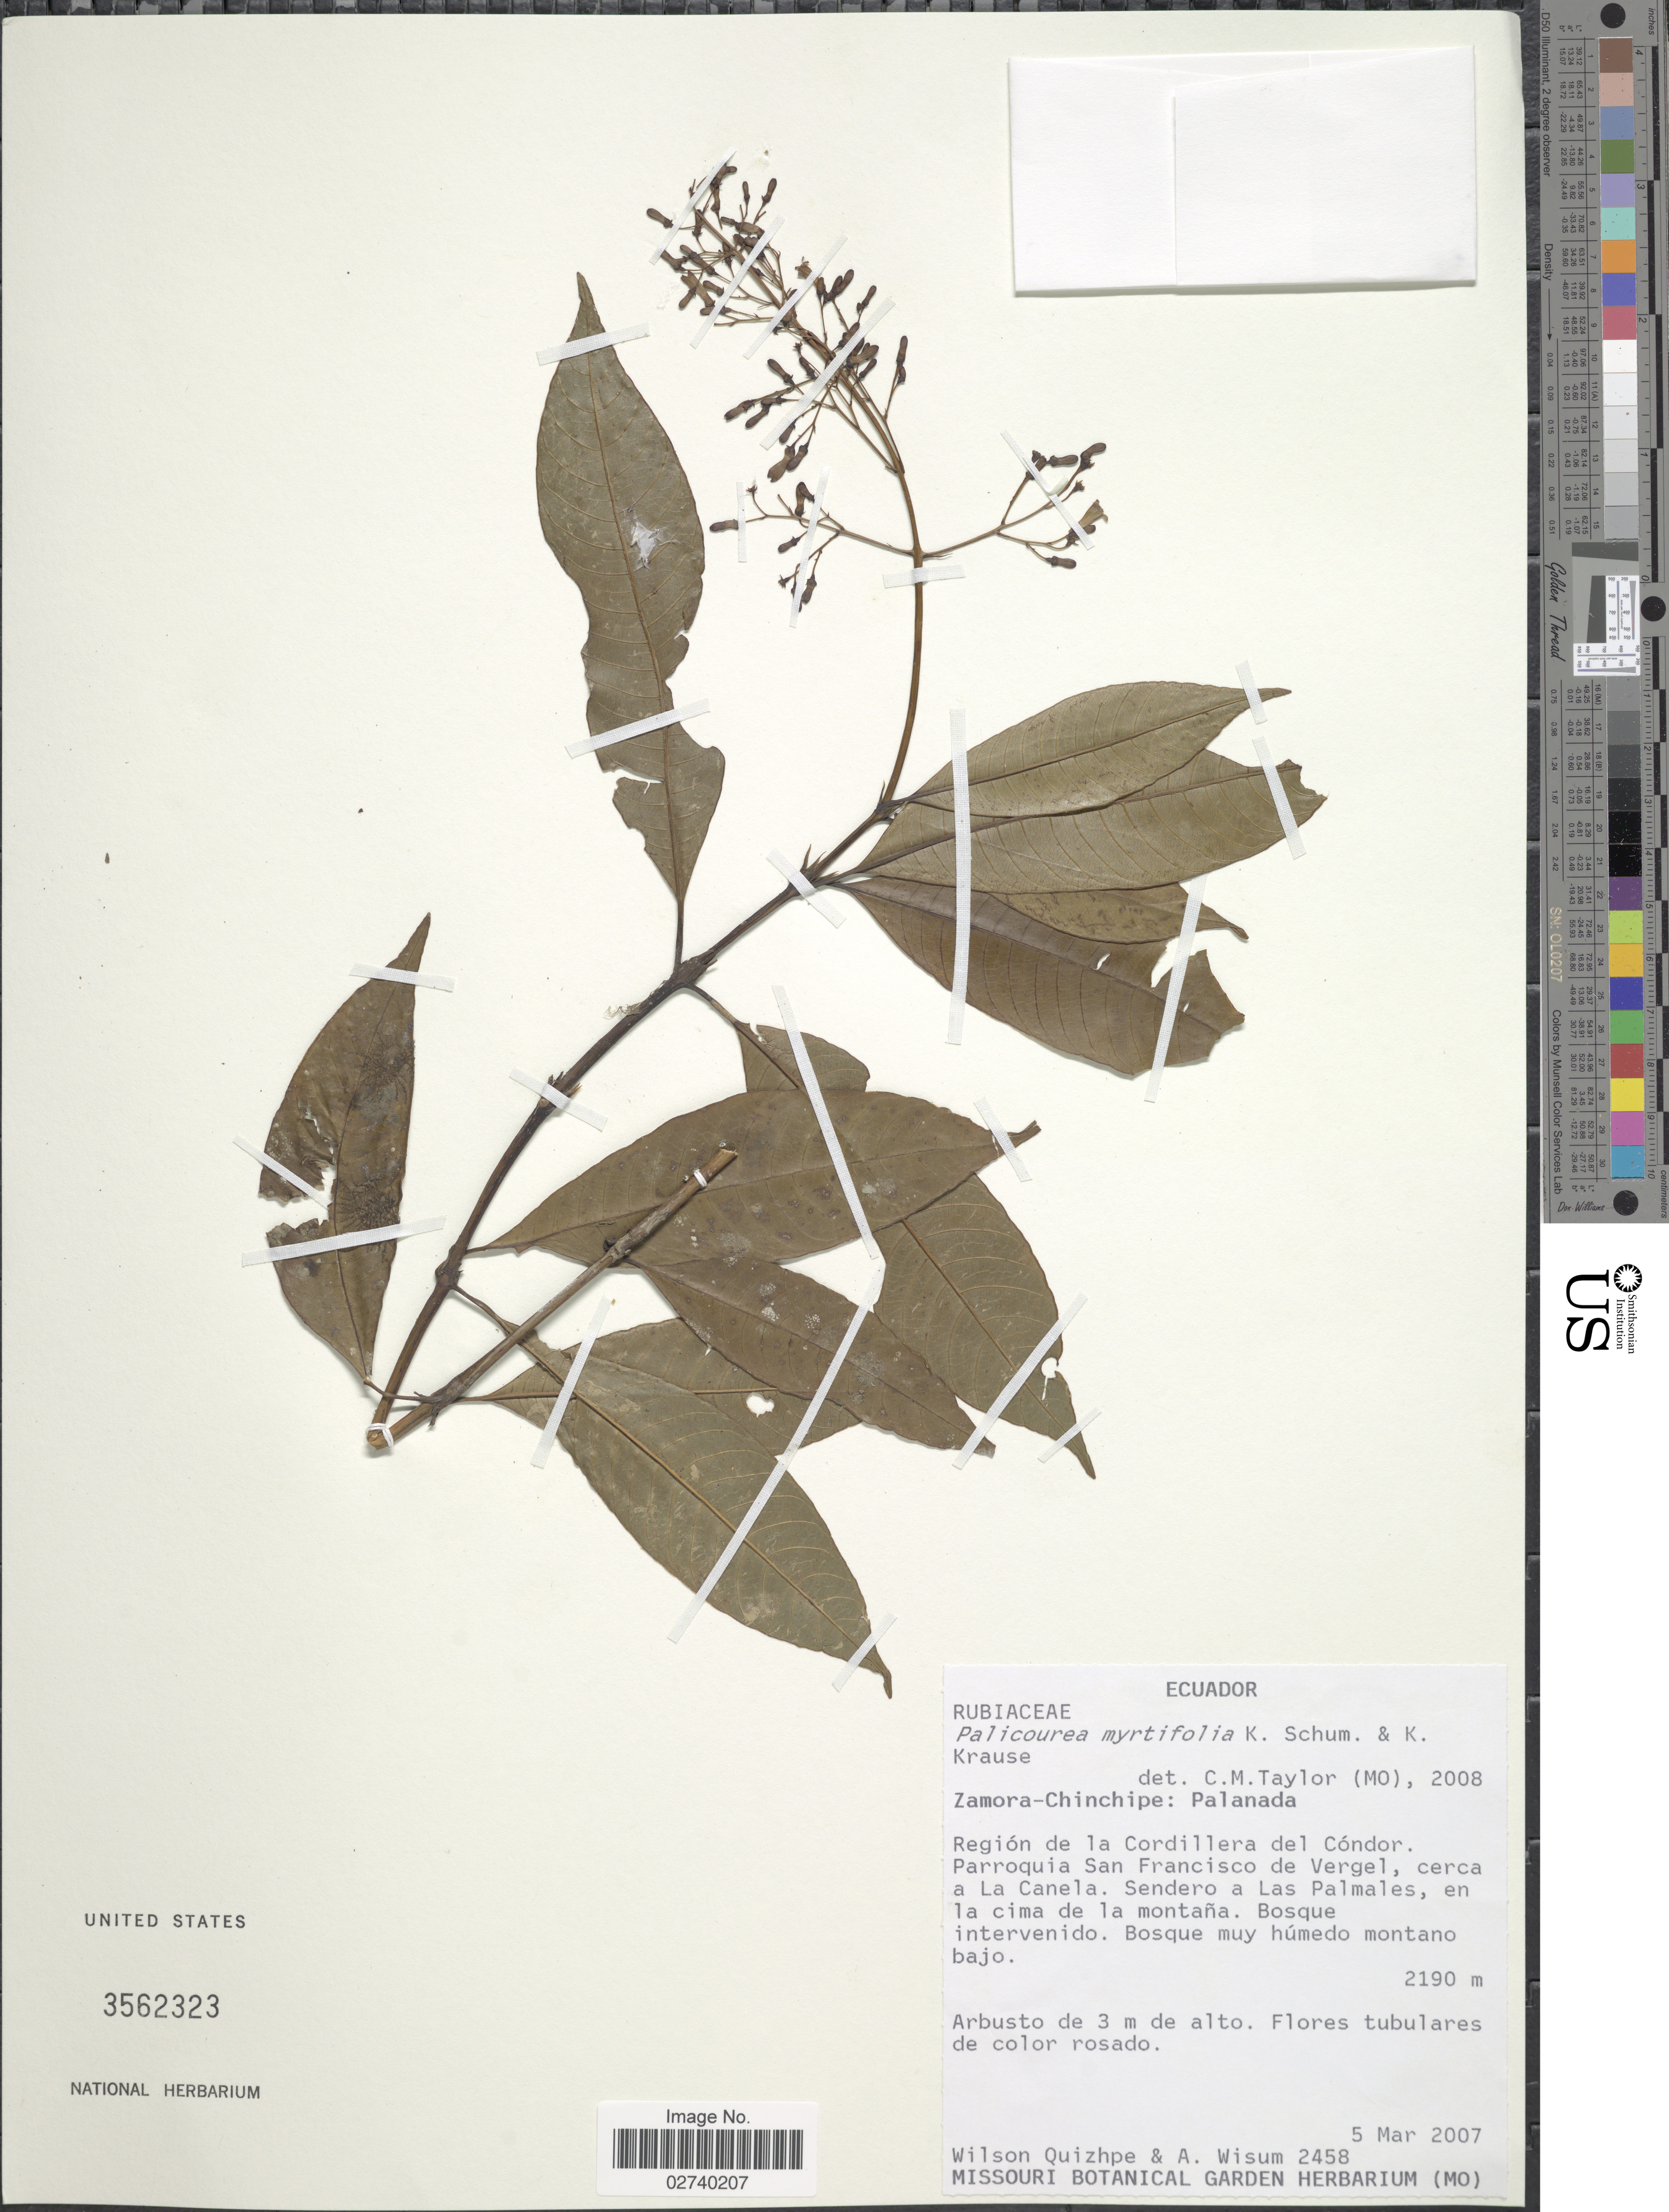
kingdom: Plantae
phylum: Tracheophyta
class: Magnoliopsida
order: Gentianales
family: Rubiaceae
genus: Palicourea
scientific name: Palicourea myrtifolia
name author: K. Schum. & K. Krause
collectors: W. Quizhpe & A. Wisum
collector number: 2458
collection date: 2007-03-05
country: Ecuador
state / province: Zamora-Chinchipe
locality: Palanda, Region de la Cordillera del Condor, Parroquia San Francisco de Vergel, cerca a La Canela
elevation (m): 2190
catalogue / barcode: US 3562323